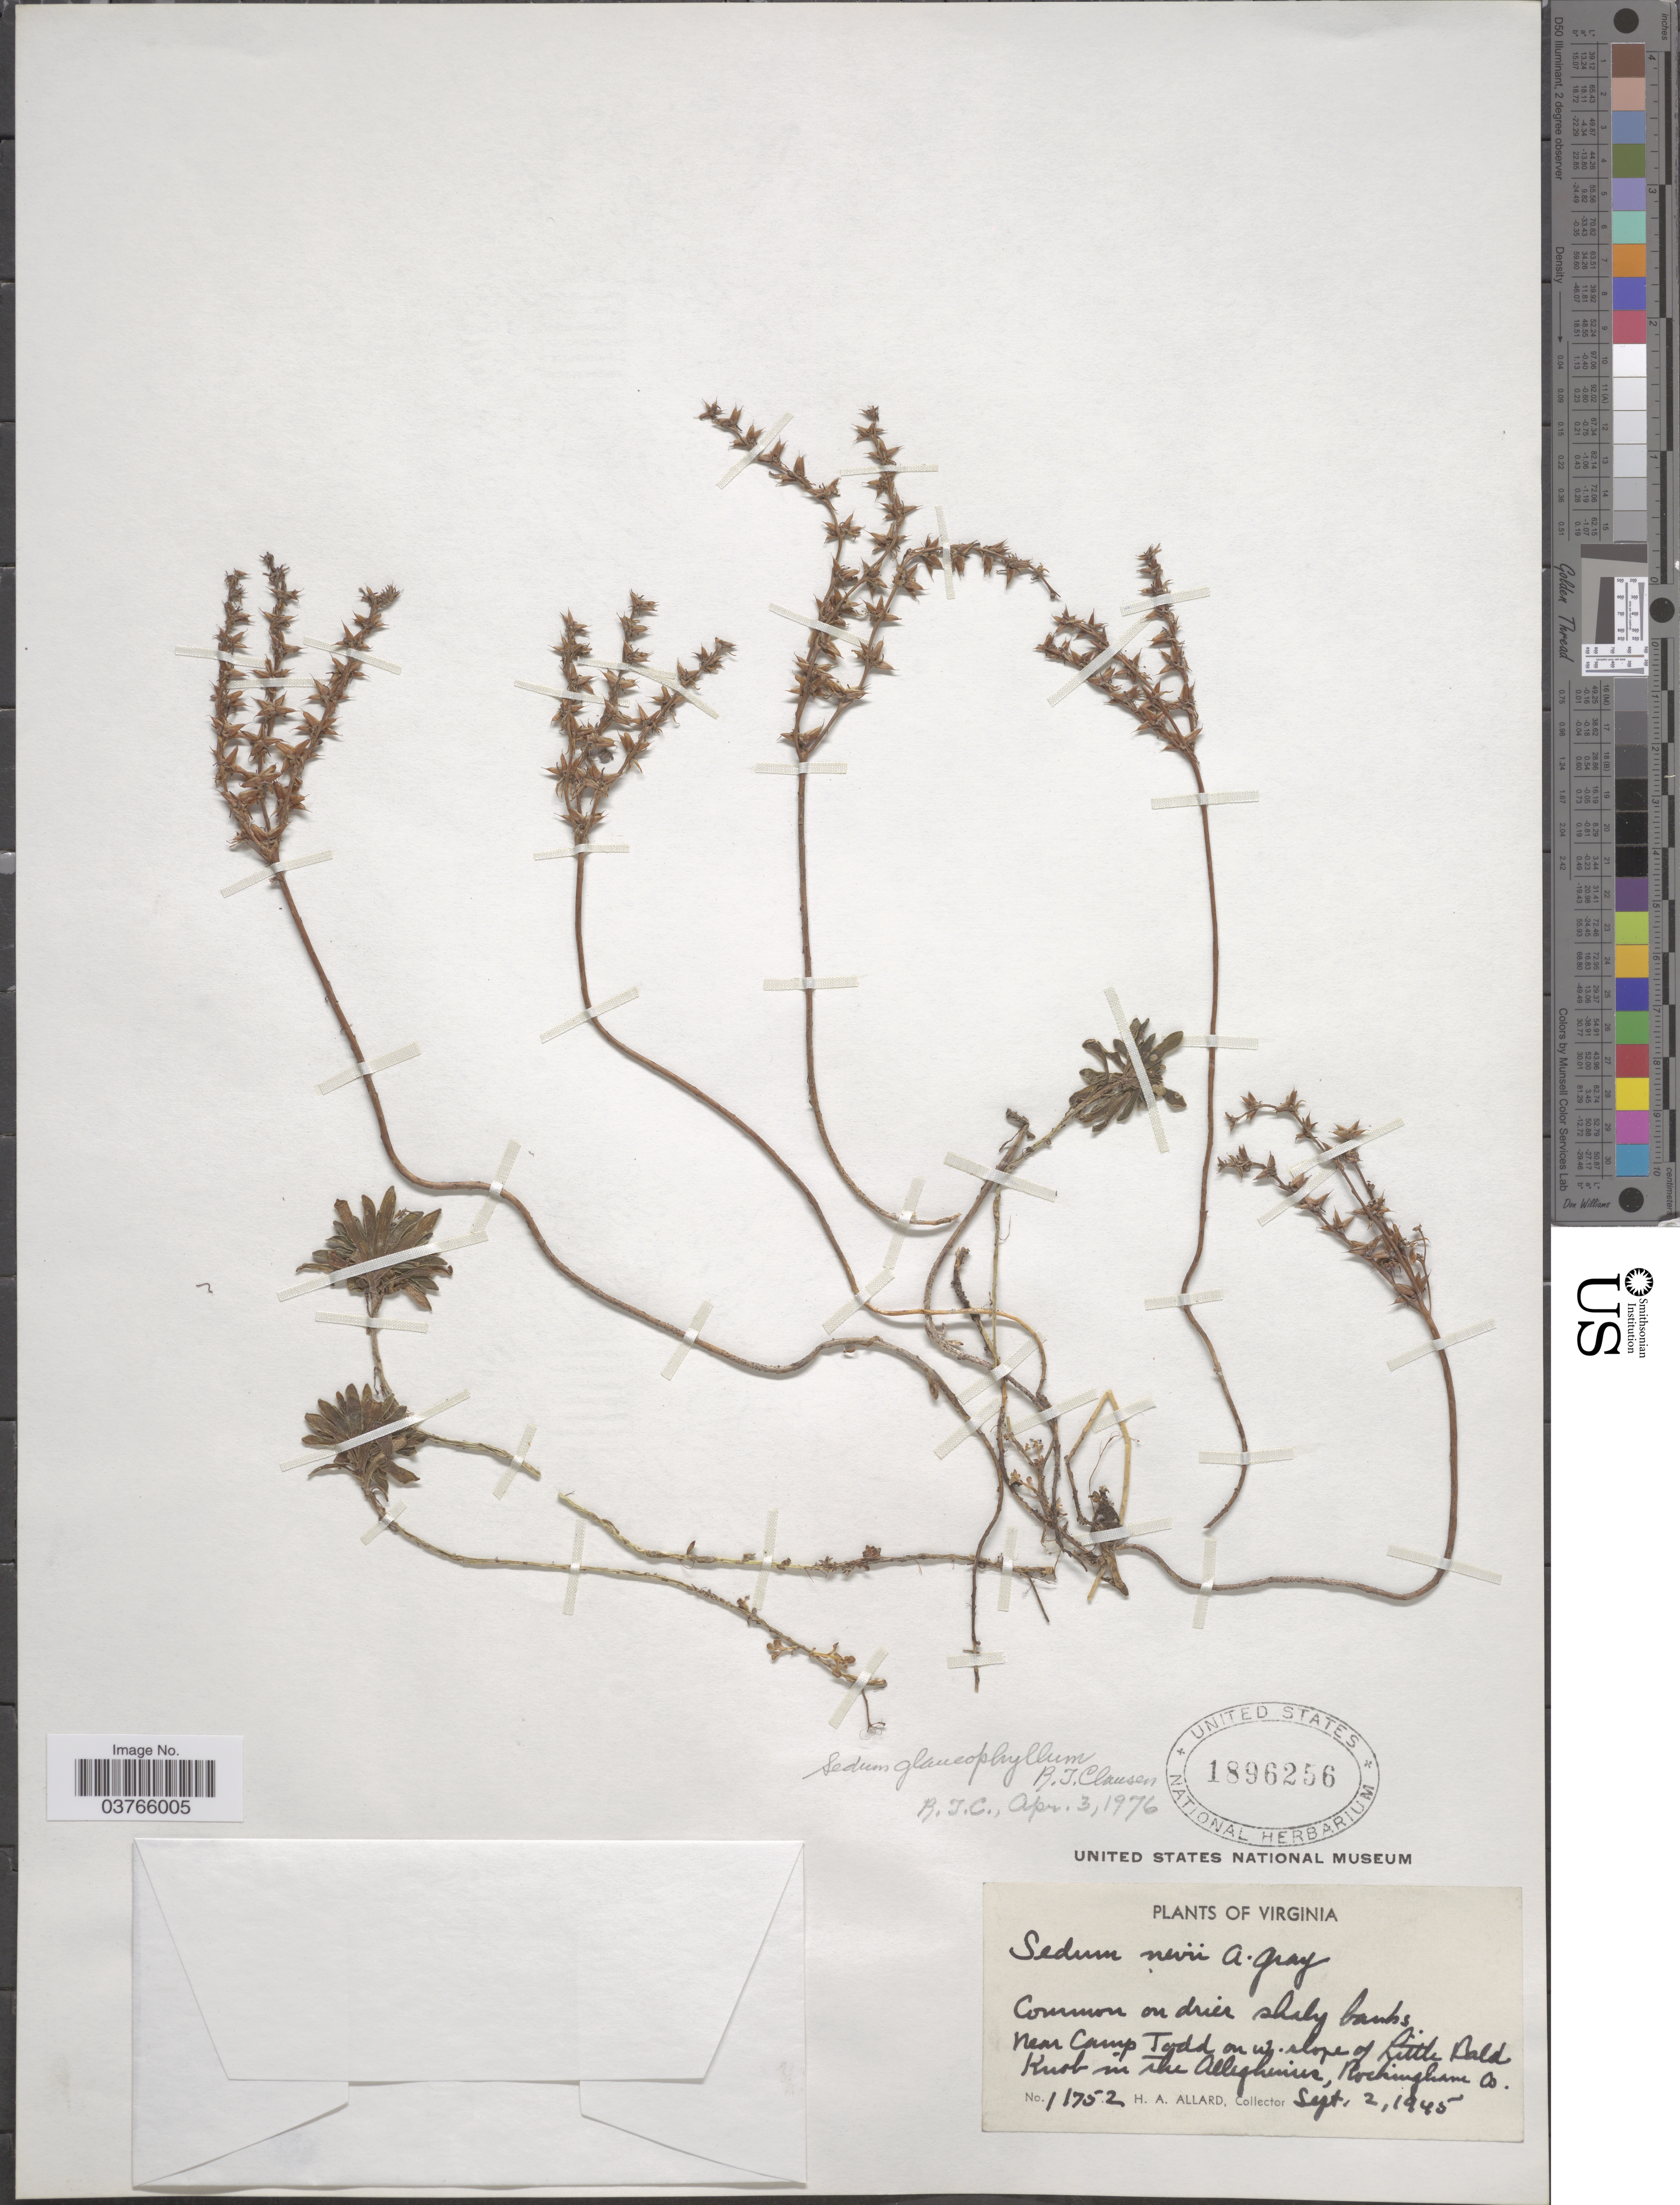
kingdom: Plantae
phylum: Tracheophyta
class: Magnoliopsida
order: Saxifragales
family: Crassulaceae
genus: Sedum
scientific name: Sedum glaucophyllum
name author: R.T. Clausen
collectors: H. A. Allard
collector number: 11752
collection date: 1945-09-02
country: United States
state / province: Virginia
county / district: Rockingham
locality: Near Camp Todd on W slope of Little Bald Knob in the Alleghenies,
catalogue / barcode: US 1896256